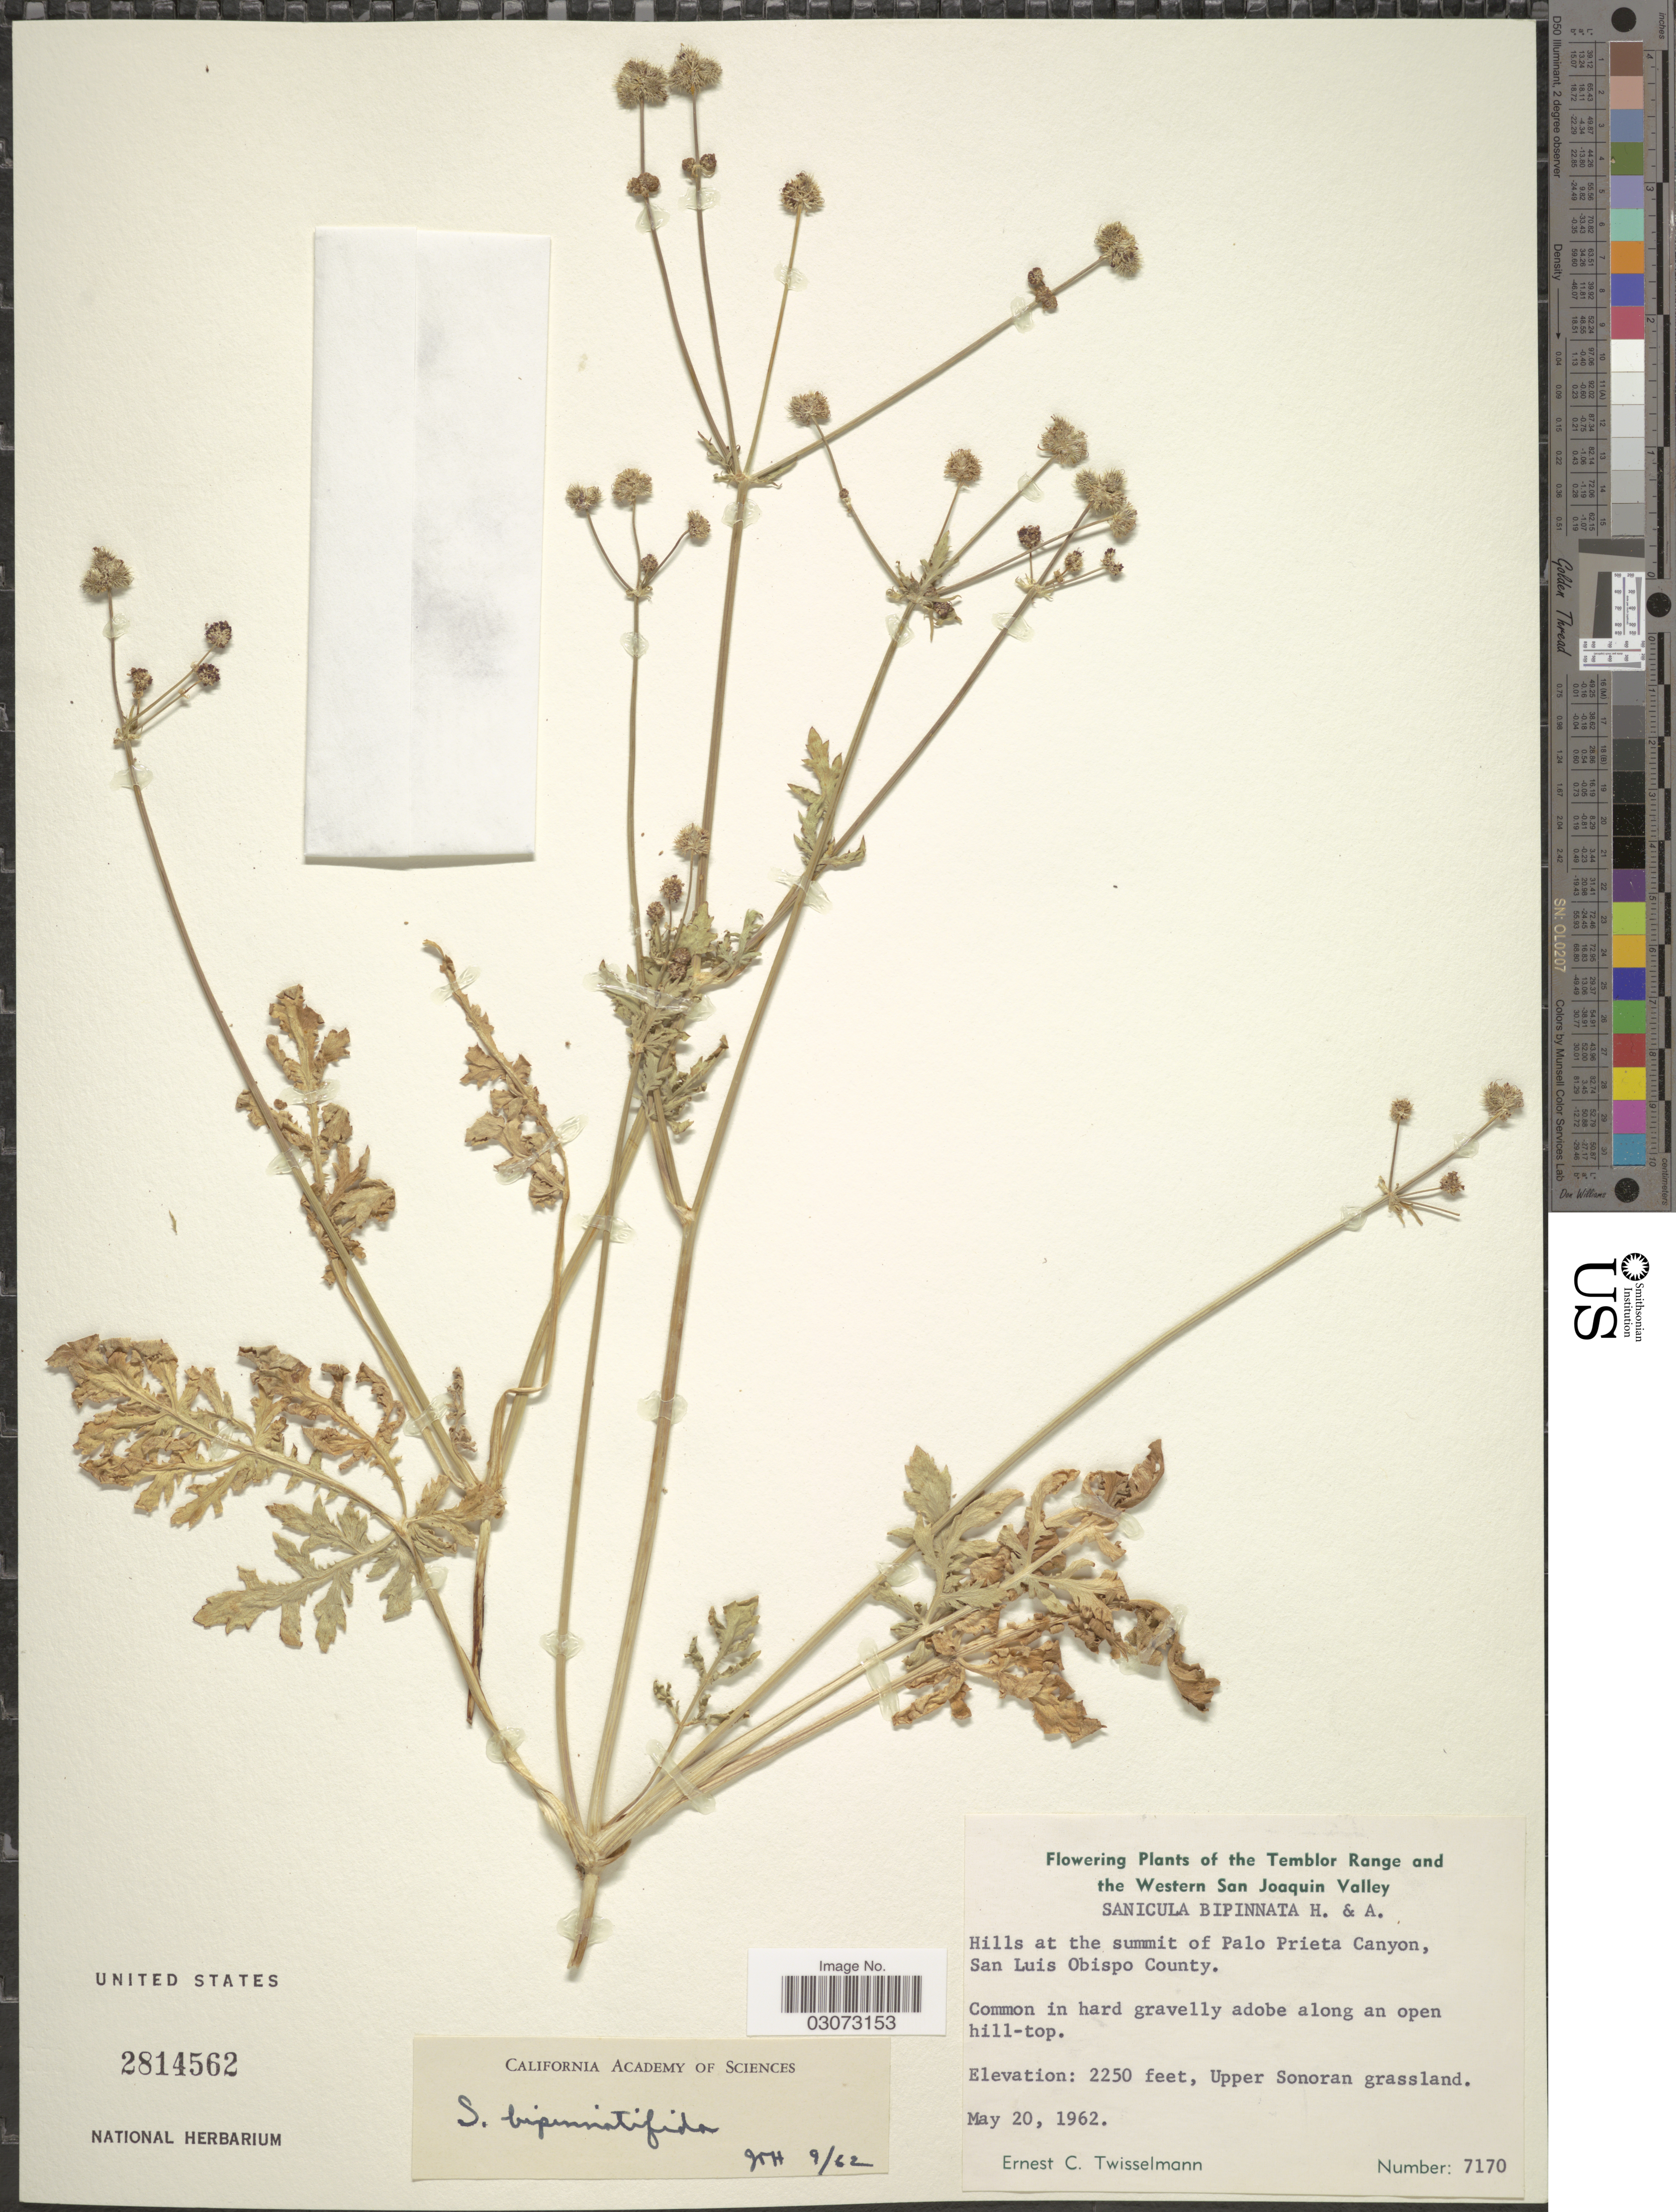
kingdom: Plantae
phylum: Tracheophyta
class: Magnoliopsida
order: Apiales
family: Apiaceae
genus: Sanicula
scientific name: Sanicula bipinnatifida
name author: Douglas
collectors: E. Twisselmann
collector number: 7170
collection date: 1962-05-20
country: United States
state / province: California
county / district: San Luis Obispo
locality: The Temblor Range and the Western San Joaquin Valley. Hills at the summit of Palo Prieta Canyon, San Luis Obispo County. Upper Sonoran grassland.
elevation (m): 686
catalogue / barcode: US 2814562